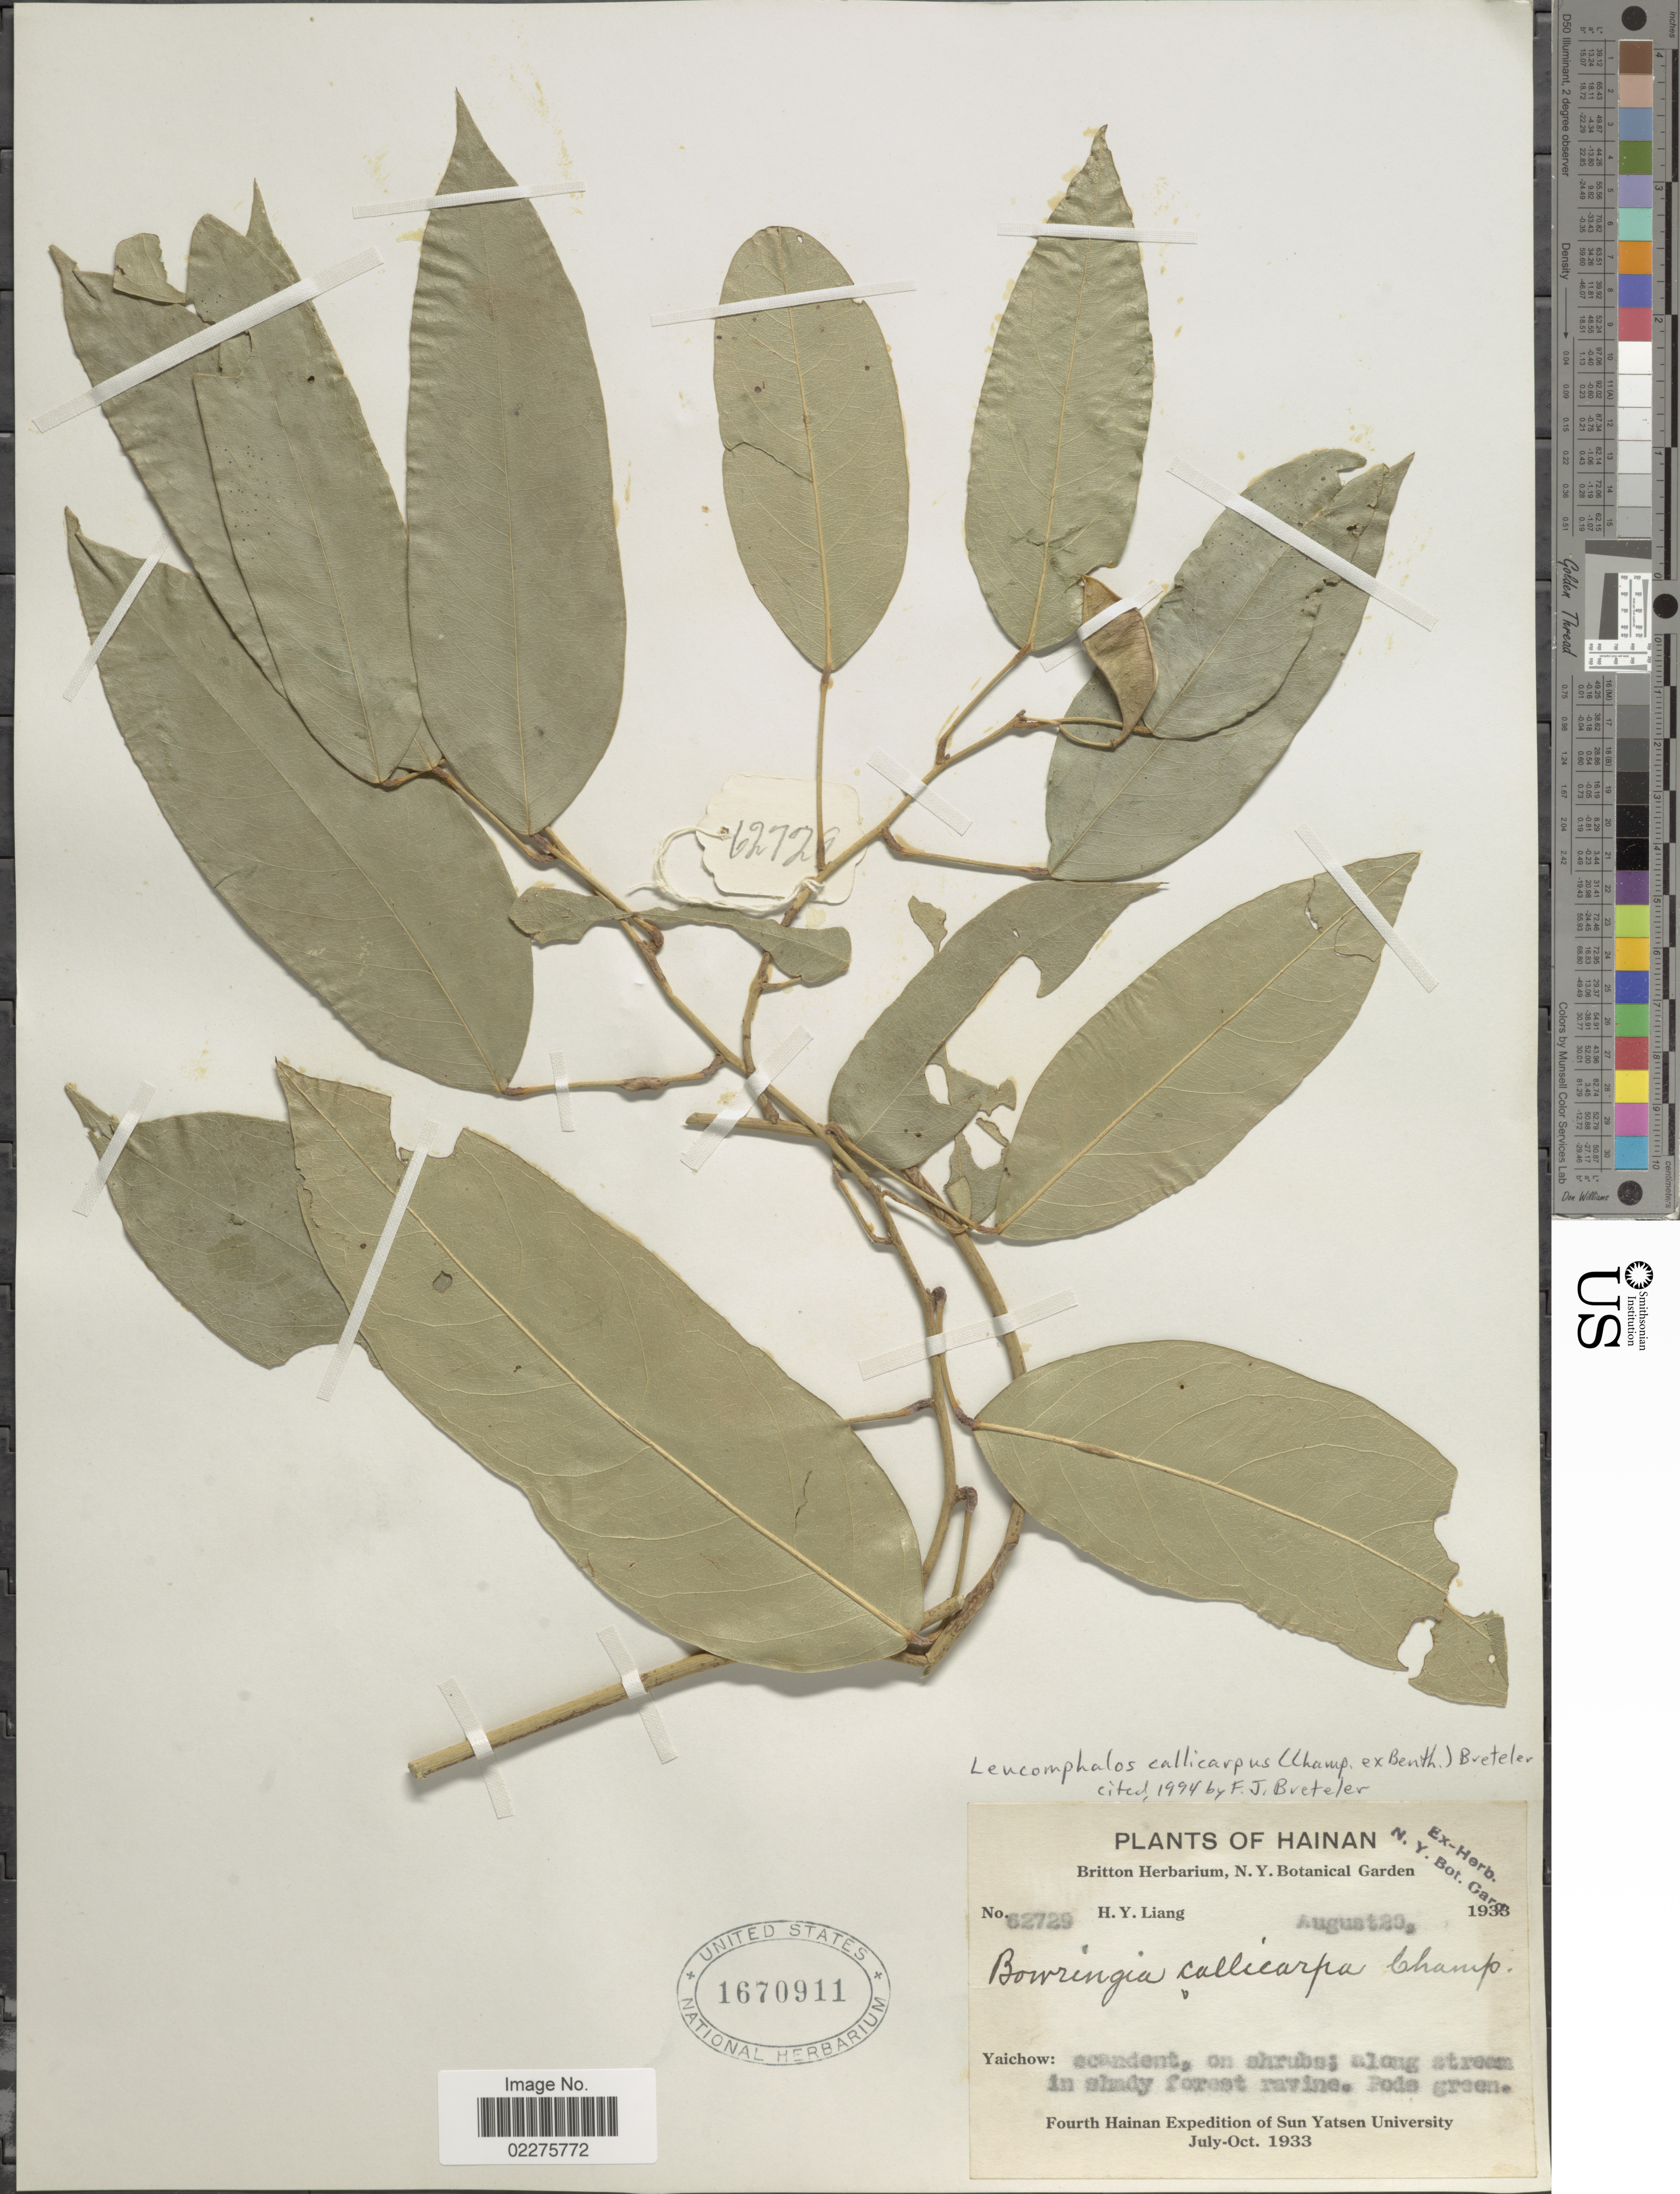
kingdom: Plantae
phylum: Tracheophyta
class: Magnoliopsida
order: Fabales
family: Fabaceae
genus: Bowringia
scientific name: Bowringia callicarpa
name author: Champ. ex Benth.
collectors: H. Y. Liang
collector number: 62729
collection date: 1933-08-20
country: China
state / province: Hainan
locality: Yaichow.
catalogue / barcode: US 1670911